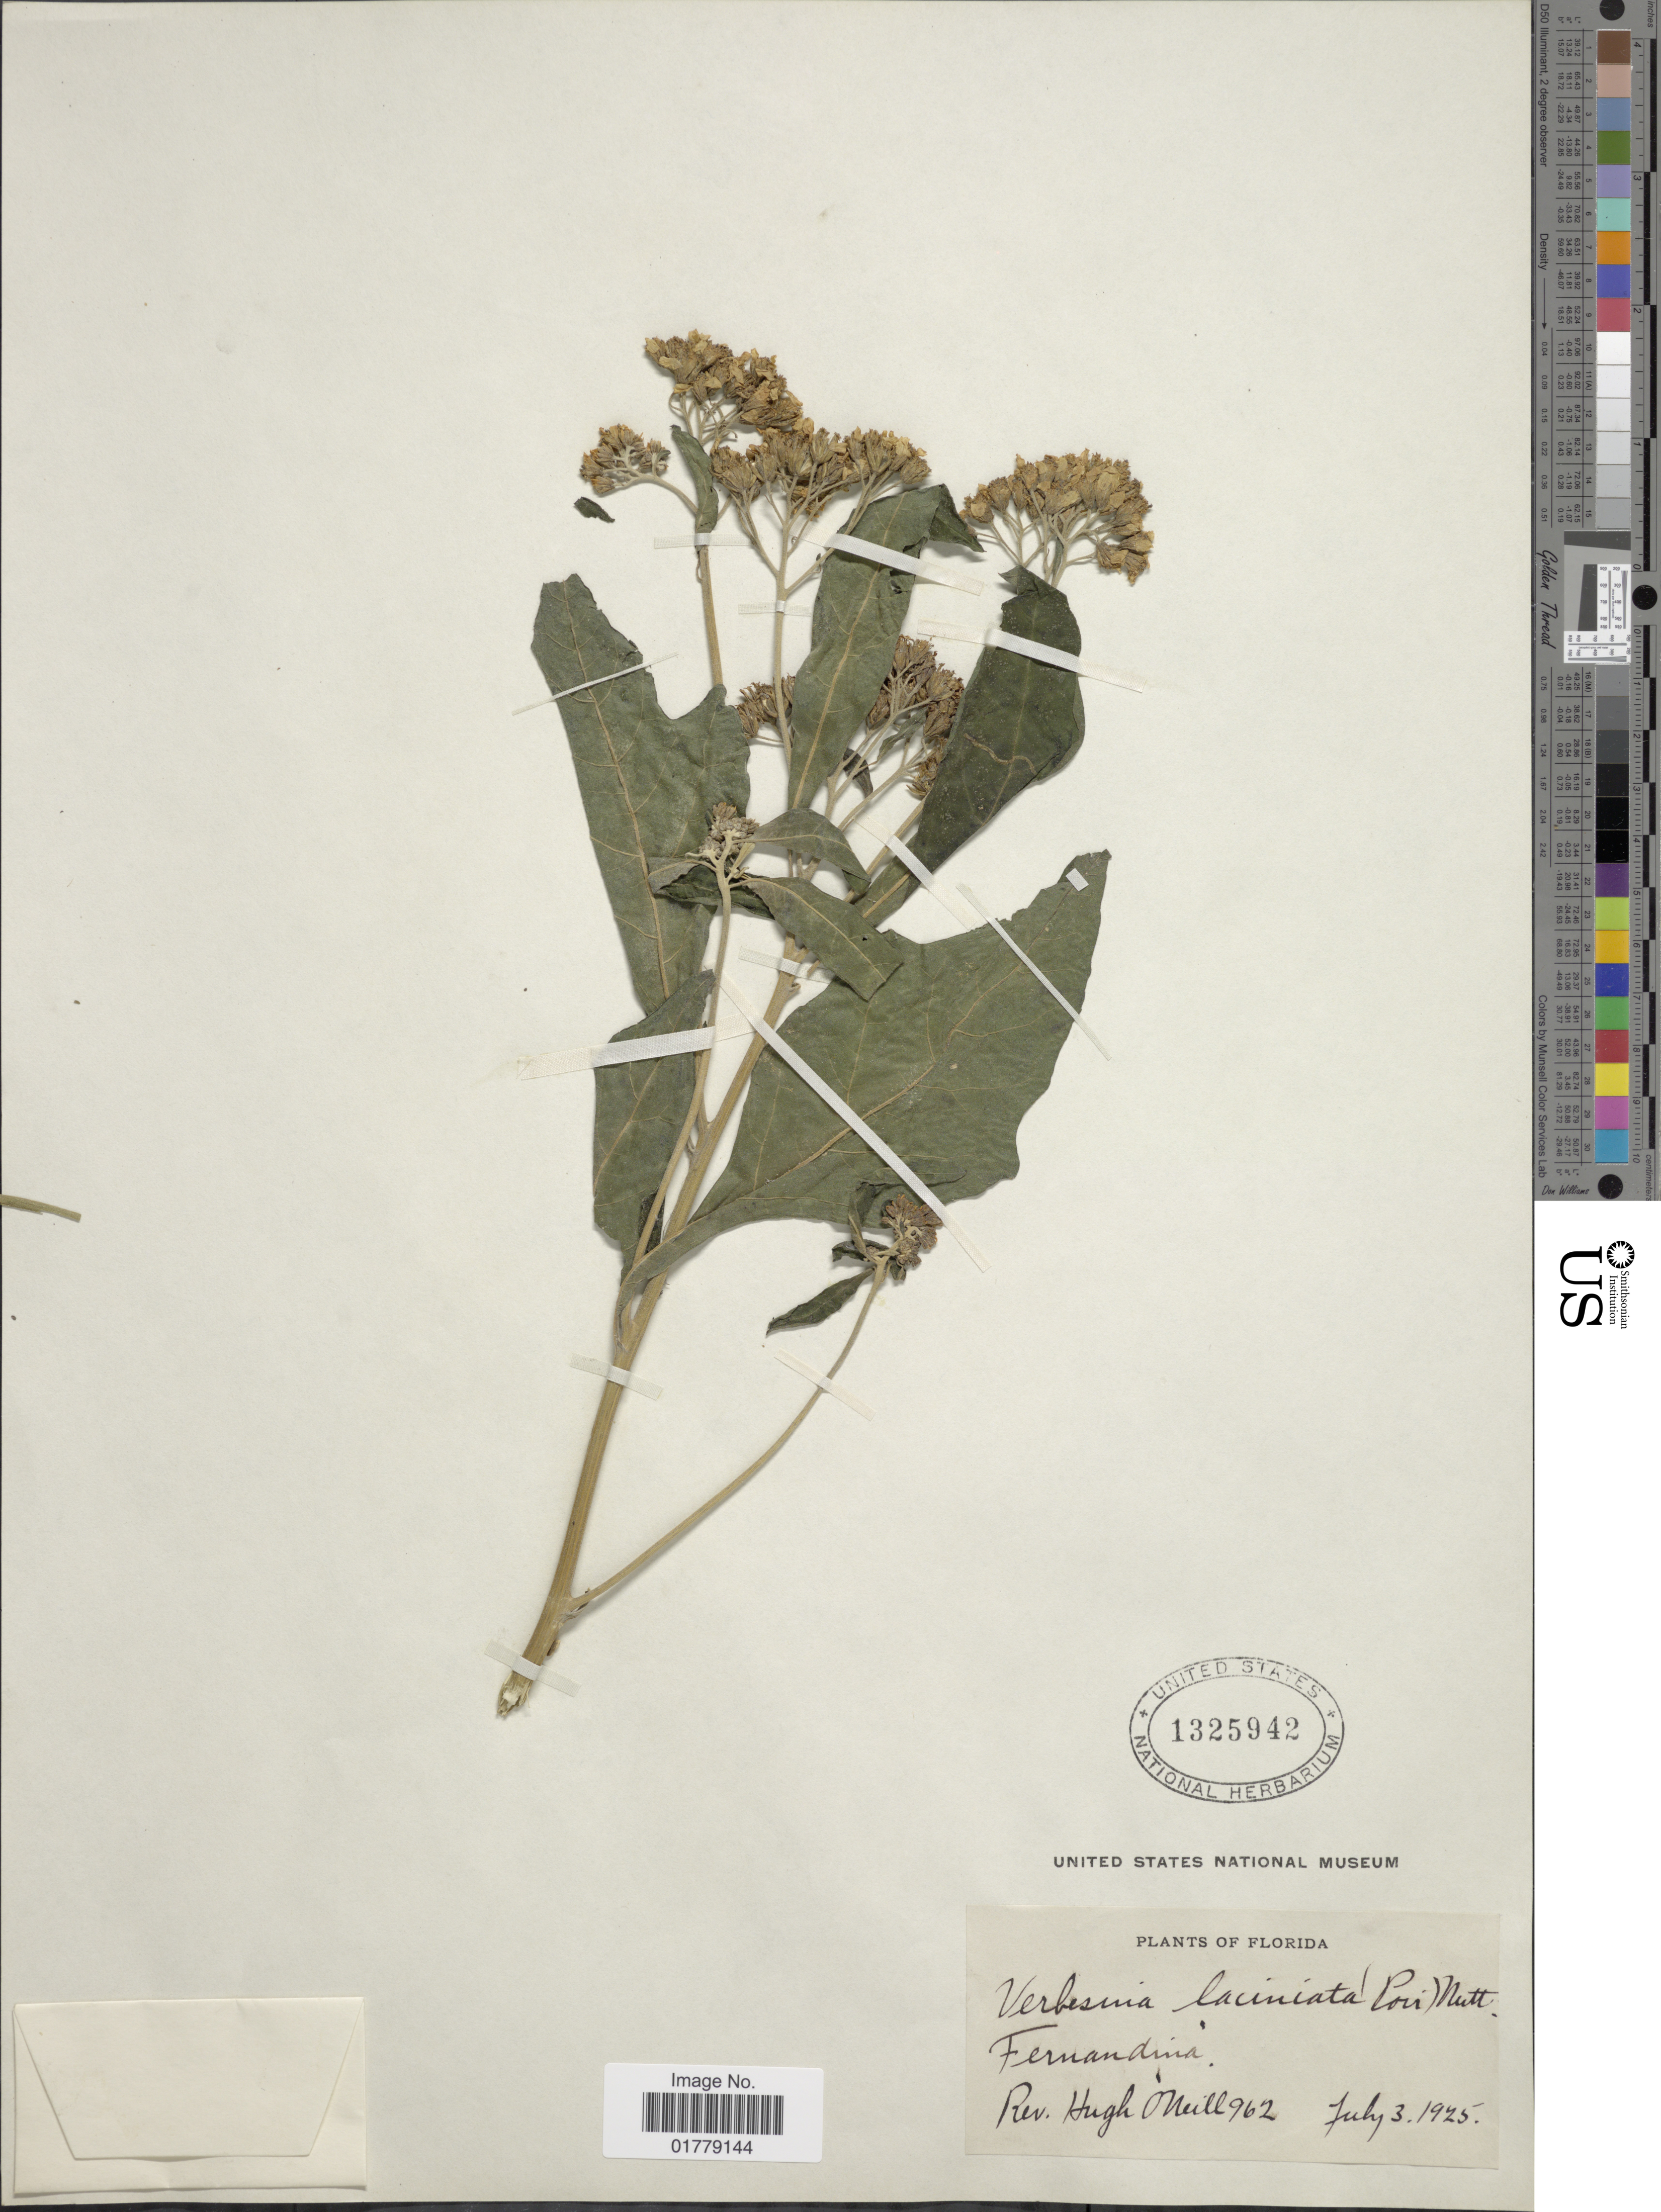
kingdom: Plantae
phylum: Tracheophyta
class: Magnoliopsida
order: Asterales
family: Asteraceae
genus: Verbesina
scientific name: Verbesina laciniata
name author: Poir. & Nutt.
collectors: H. T. O' Neill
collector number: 962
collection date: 1925-07-03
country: United States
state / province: Florida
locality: Fernandina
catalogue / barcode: US 1325942